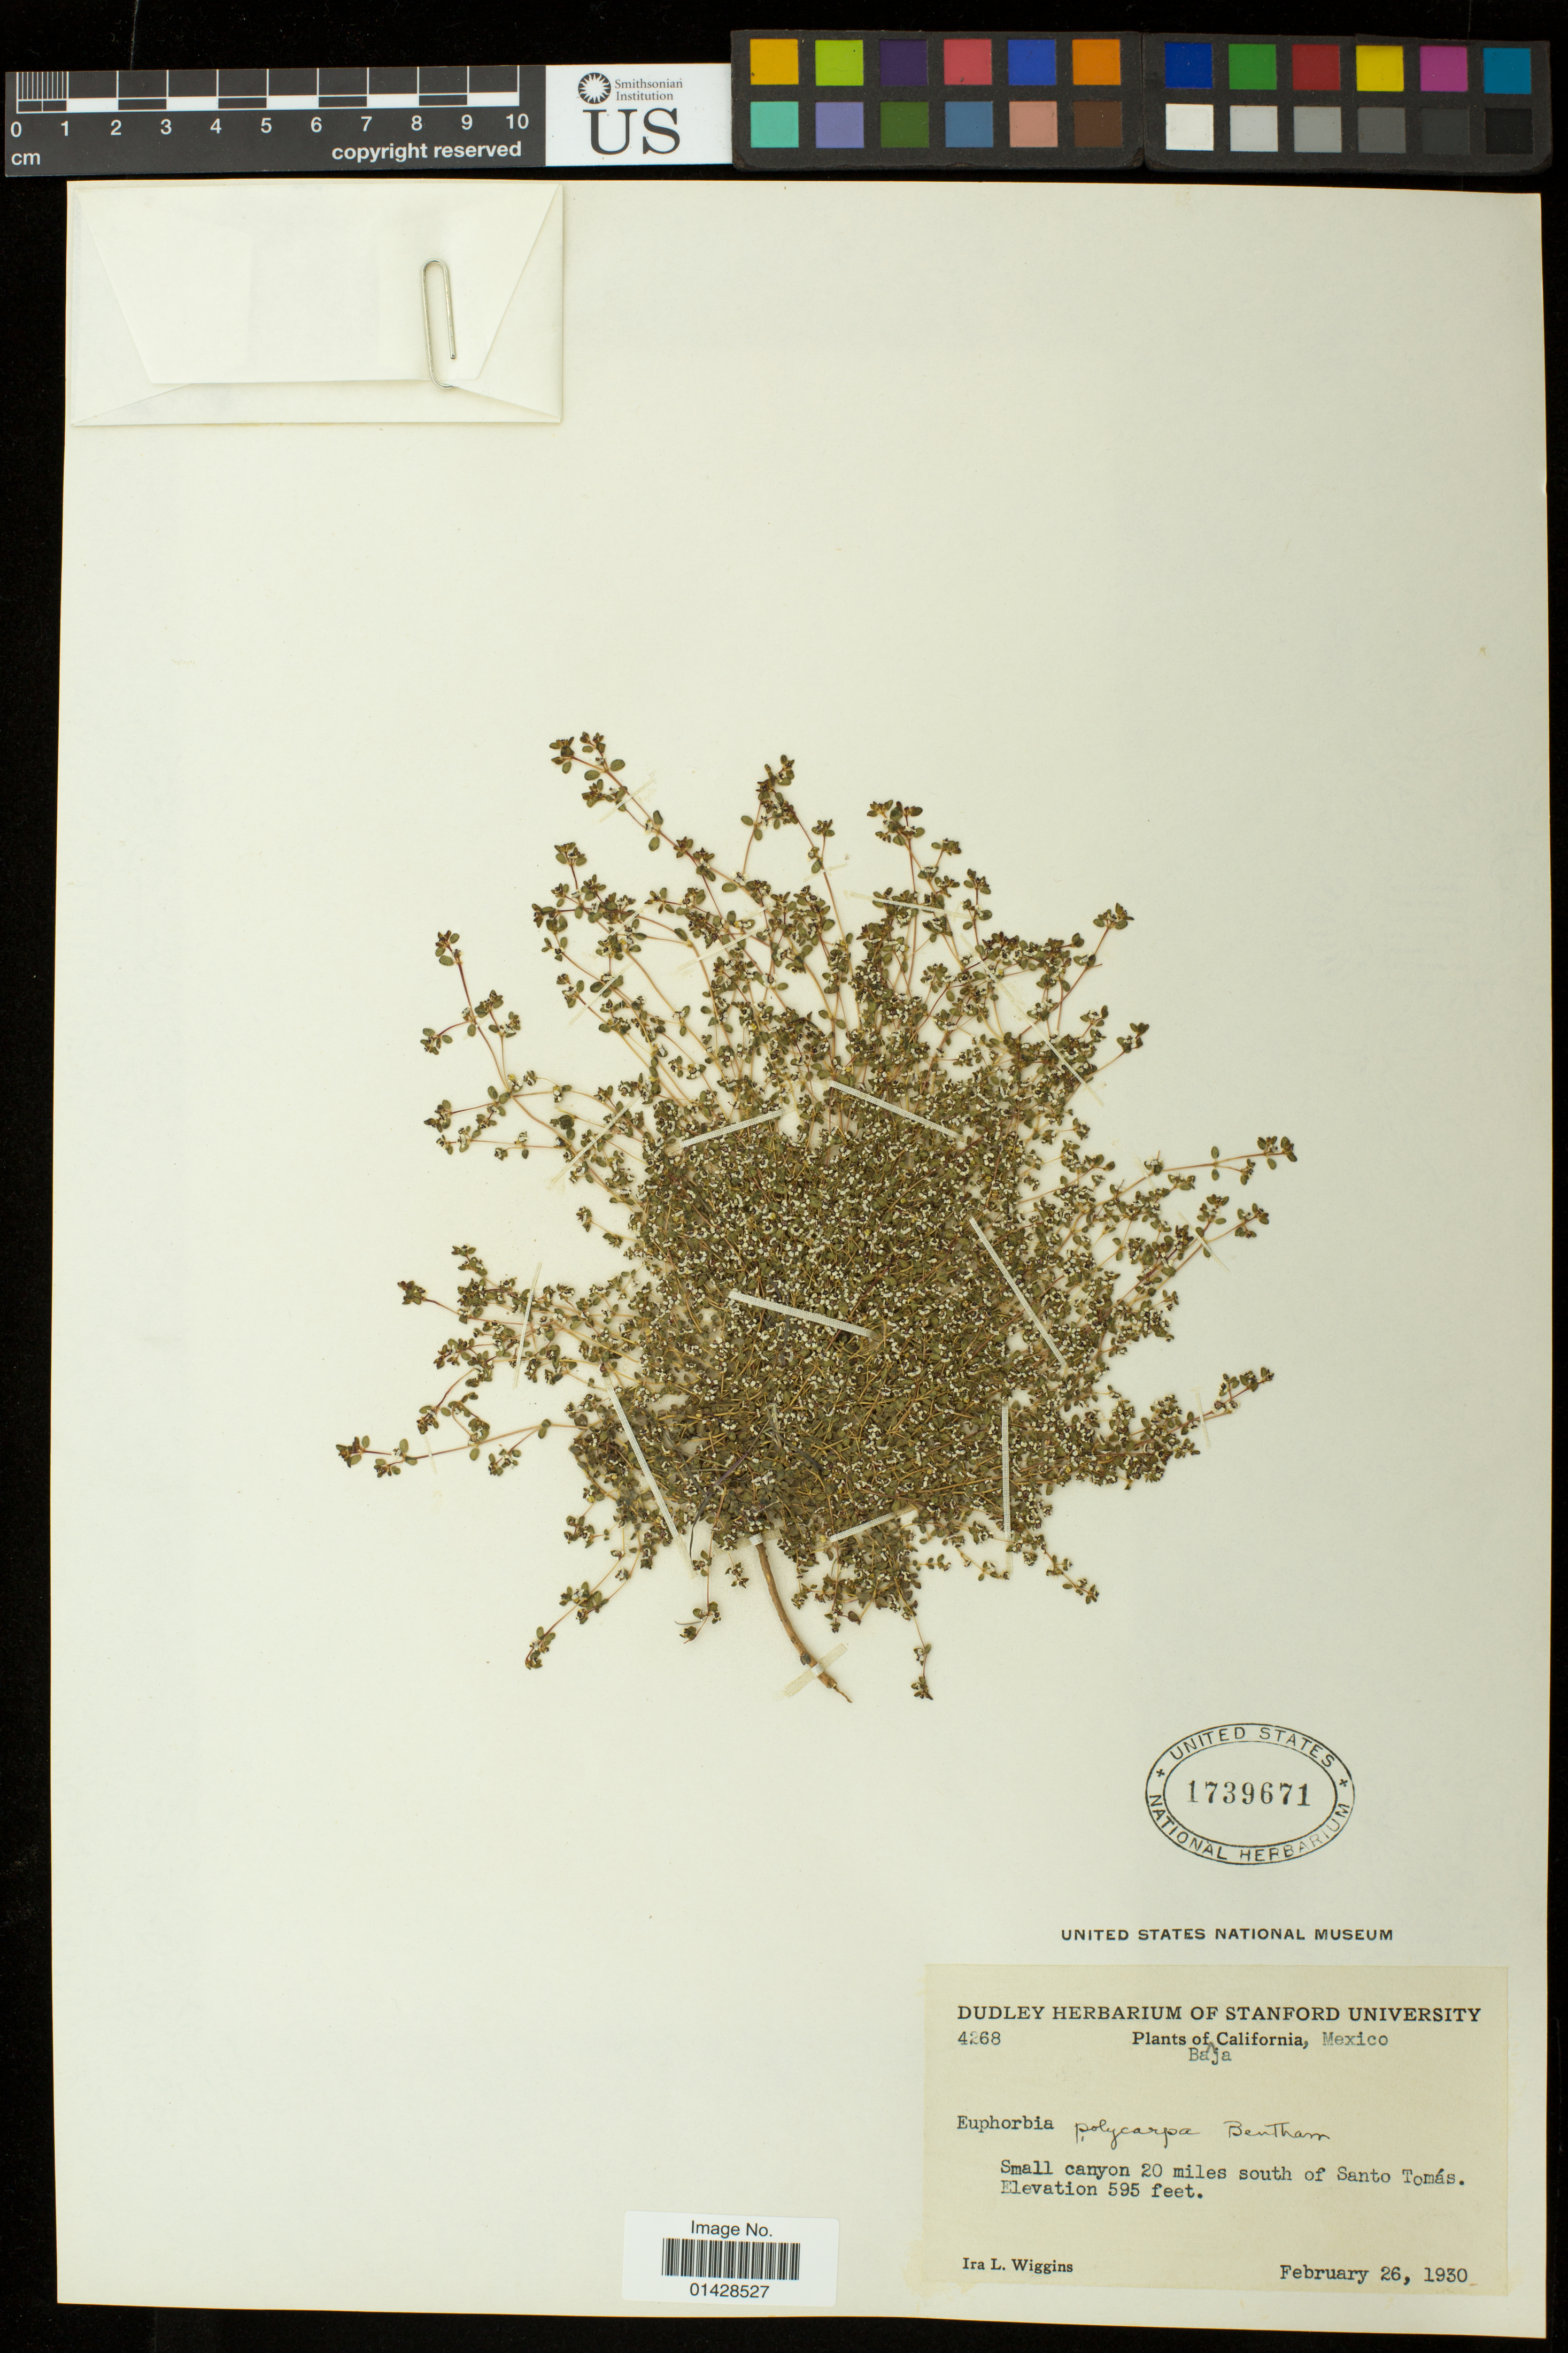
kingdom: Plantae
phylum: Tracheophyta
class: Magnoliopsida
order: Malpighiales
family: Euphorbiaceae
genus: Euphorbia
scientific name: Euphorbia polycarpa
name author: Benth.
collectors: I. L. Wiggins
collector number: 4268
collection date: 1930-02-26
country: Mexico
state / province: Baja California Norte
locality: Small canyon 20 miles south of Santo Tomas.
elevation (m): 181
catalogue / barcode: US 1739671